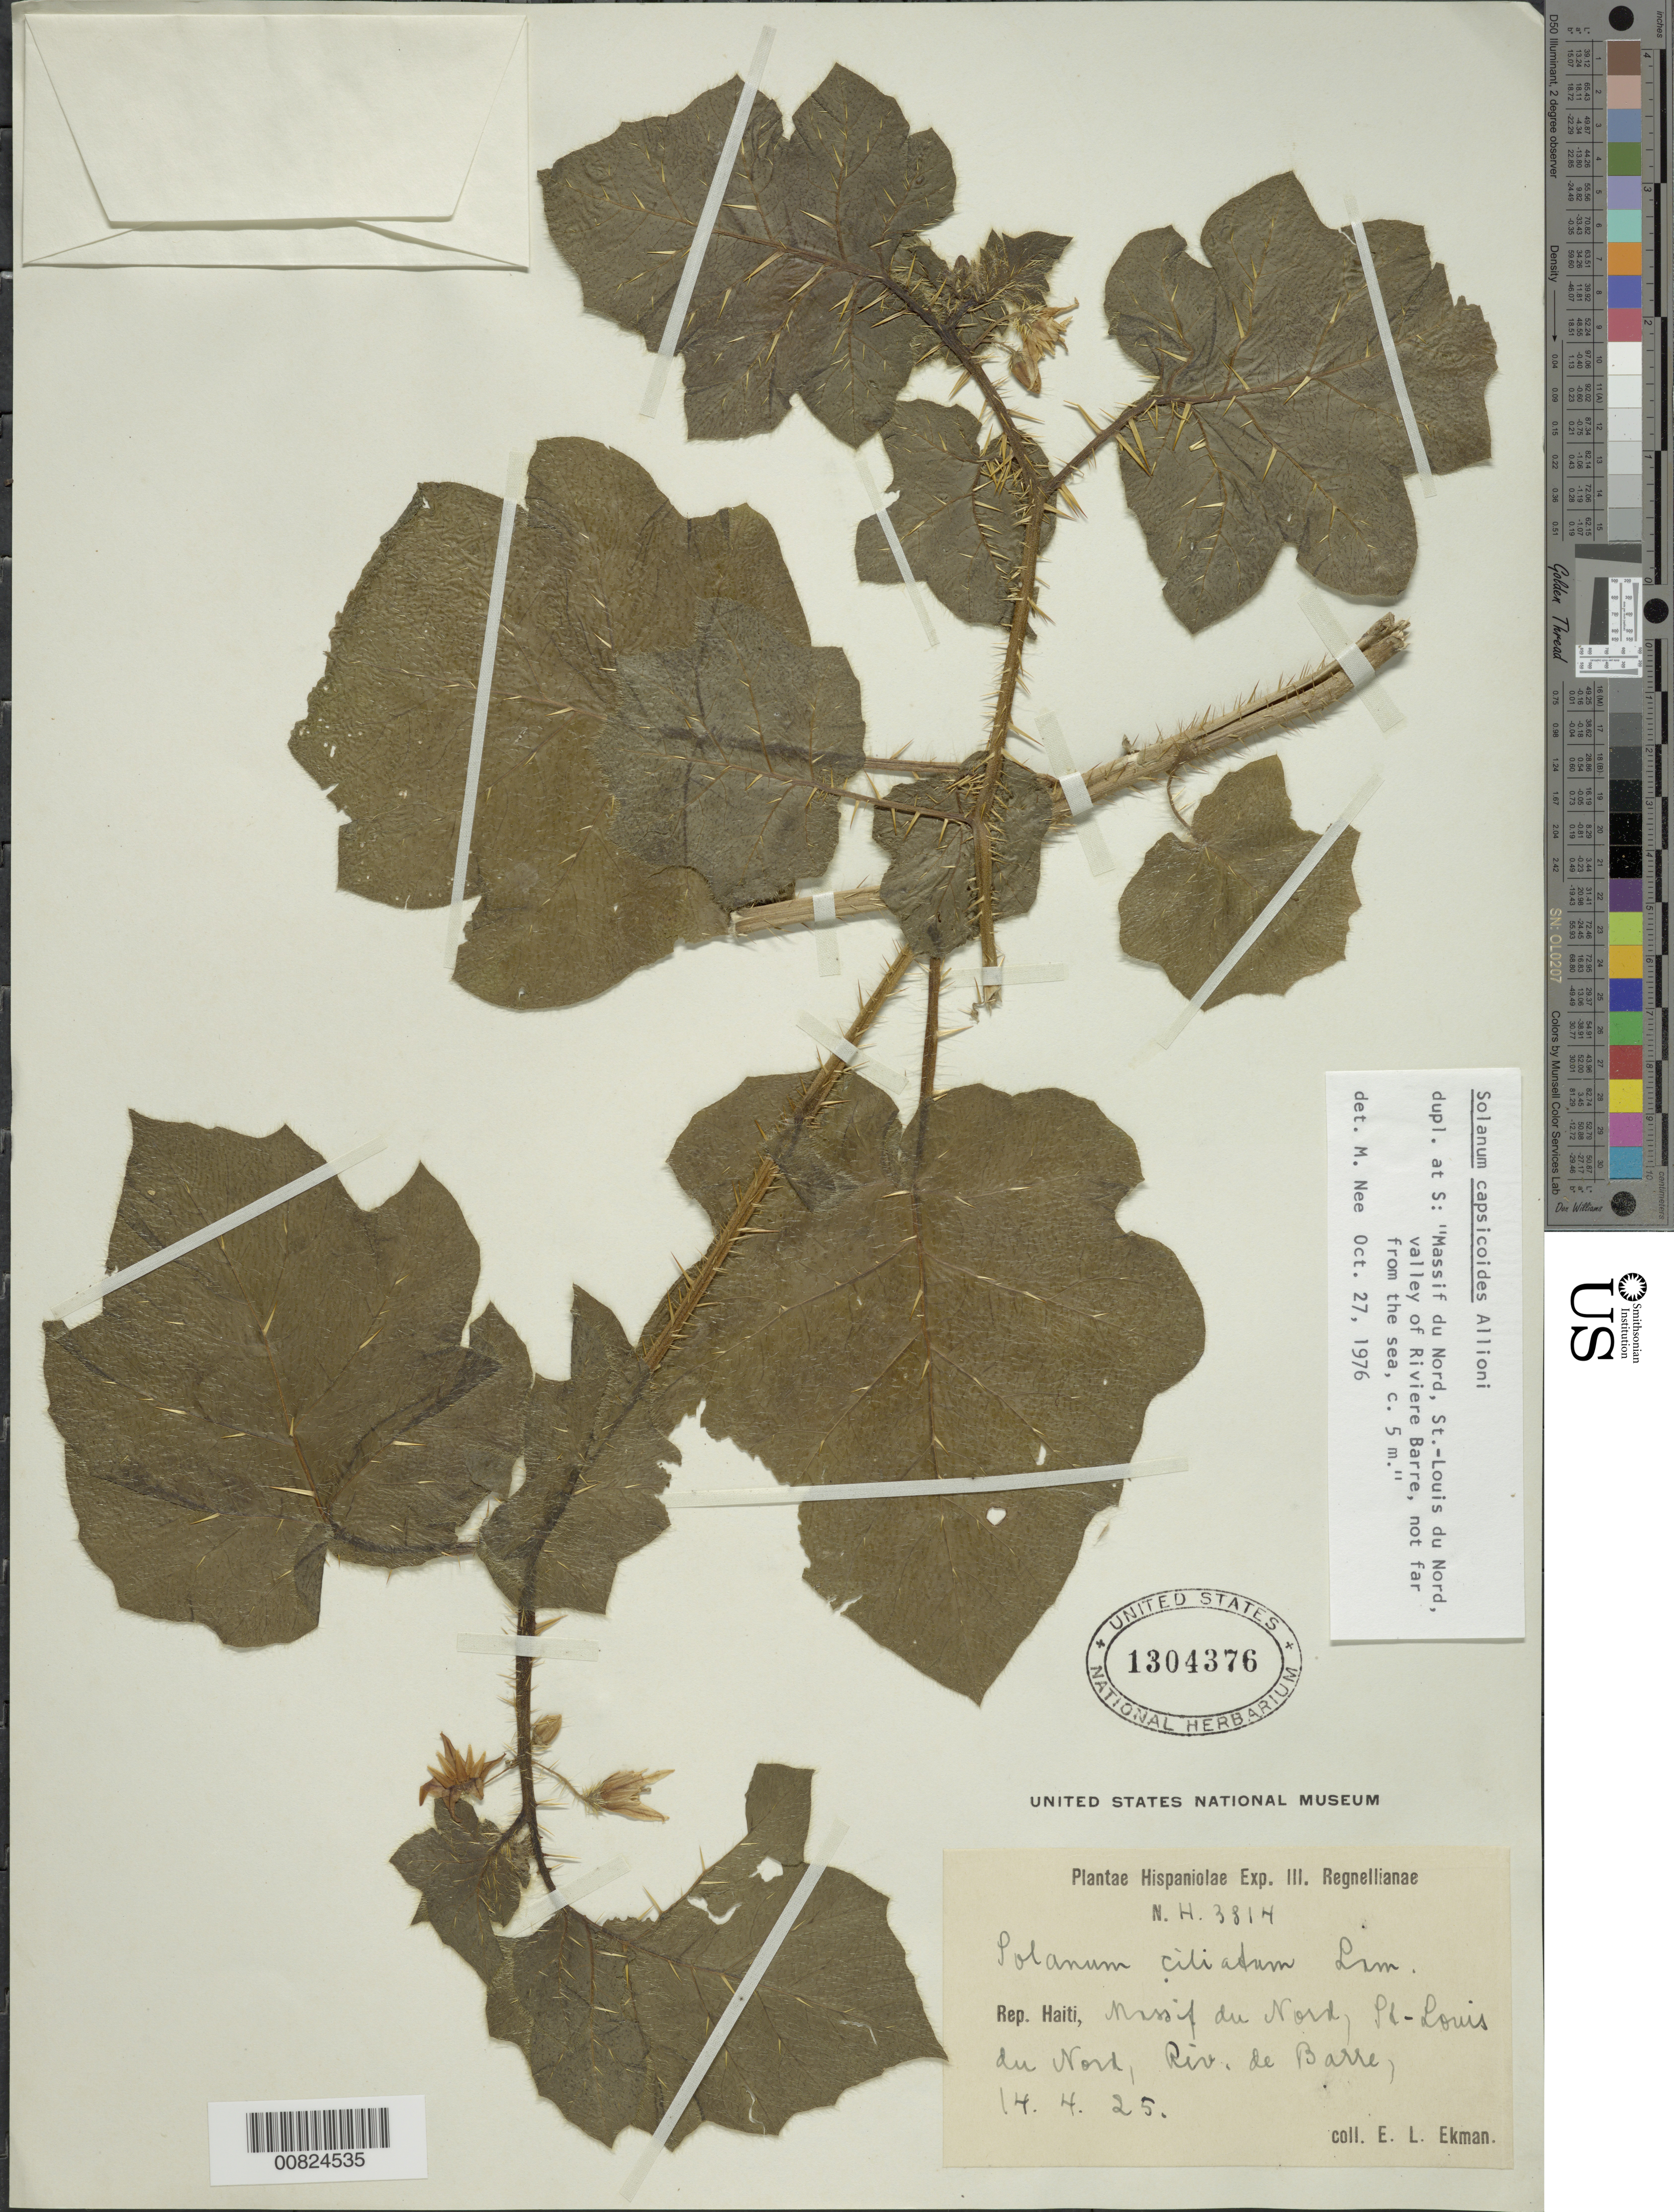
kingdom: Plantae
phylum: Tracheophyta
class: Magnoliopsida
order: Solanales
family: Solanaceae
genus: Solanum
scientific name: Solanum capsicoides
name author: All.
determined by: Nee, Michael H.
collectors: E. L. Ekman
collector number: H 3814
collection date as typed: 14 Apr 1925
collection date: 1925-04-14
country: Haiti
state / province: Nord-Ouest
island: Hispaniola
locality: Massif du Nord, St.-Louis du Nord, valley of Riv. Barre, not far from the sea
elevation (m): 5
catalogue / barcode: US 1304376